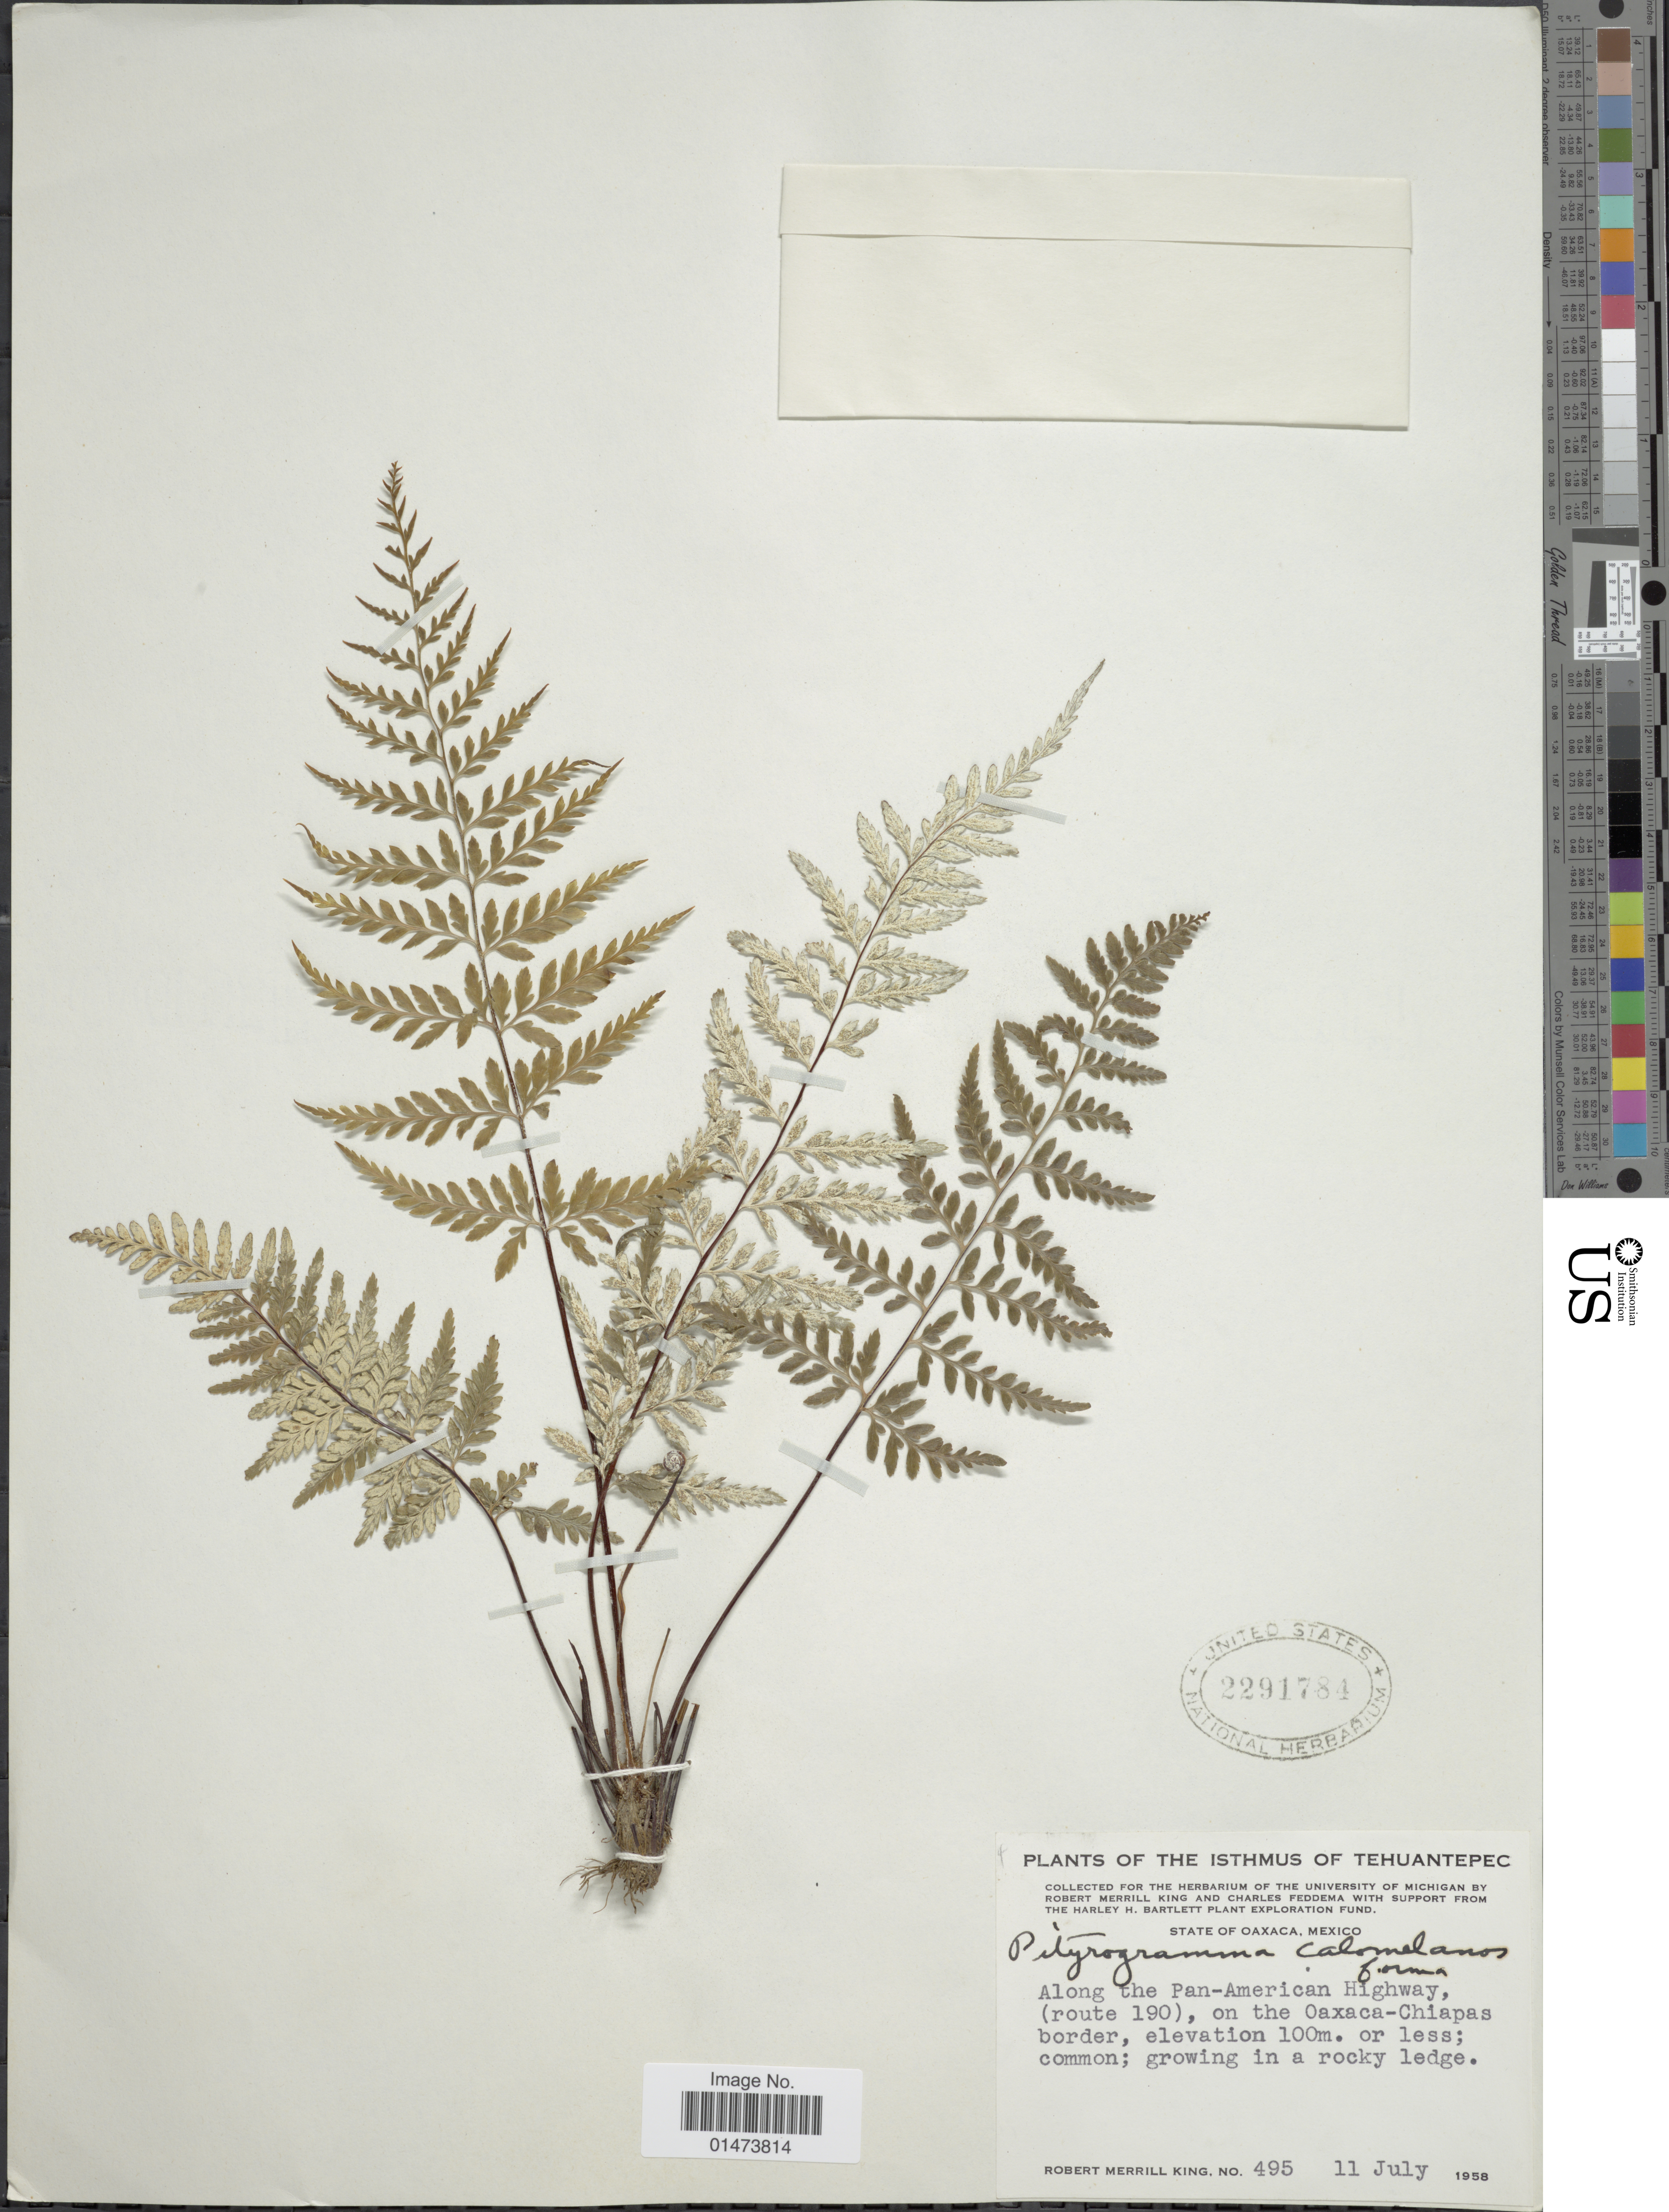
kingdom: Plantae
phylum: Tracheophyta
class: Polypodiopsida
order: Polypodiales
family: Pteridaceae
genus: Pityrogramma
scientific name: Pityrogramma calomelanos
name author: (L.) Link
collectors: R. M. King & C. Feddema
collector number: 495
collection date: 1958-07-11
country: Mexico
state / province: Oaxaca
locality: Along the Pan-American Highway, (route 190), on the Oaxaca-Chiapas border.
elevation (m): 100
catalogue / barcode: US 2291784